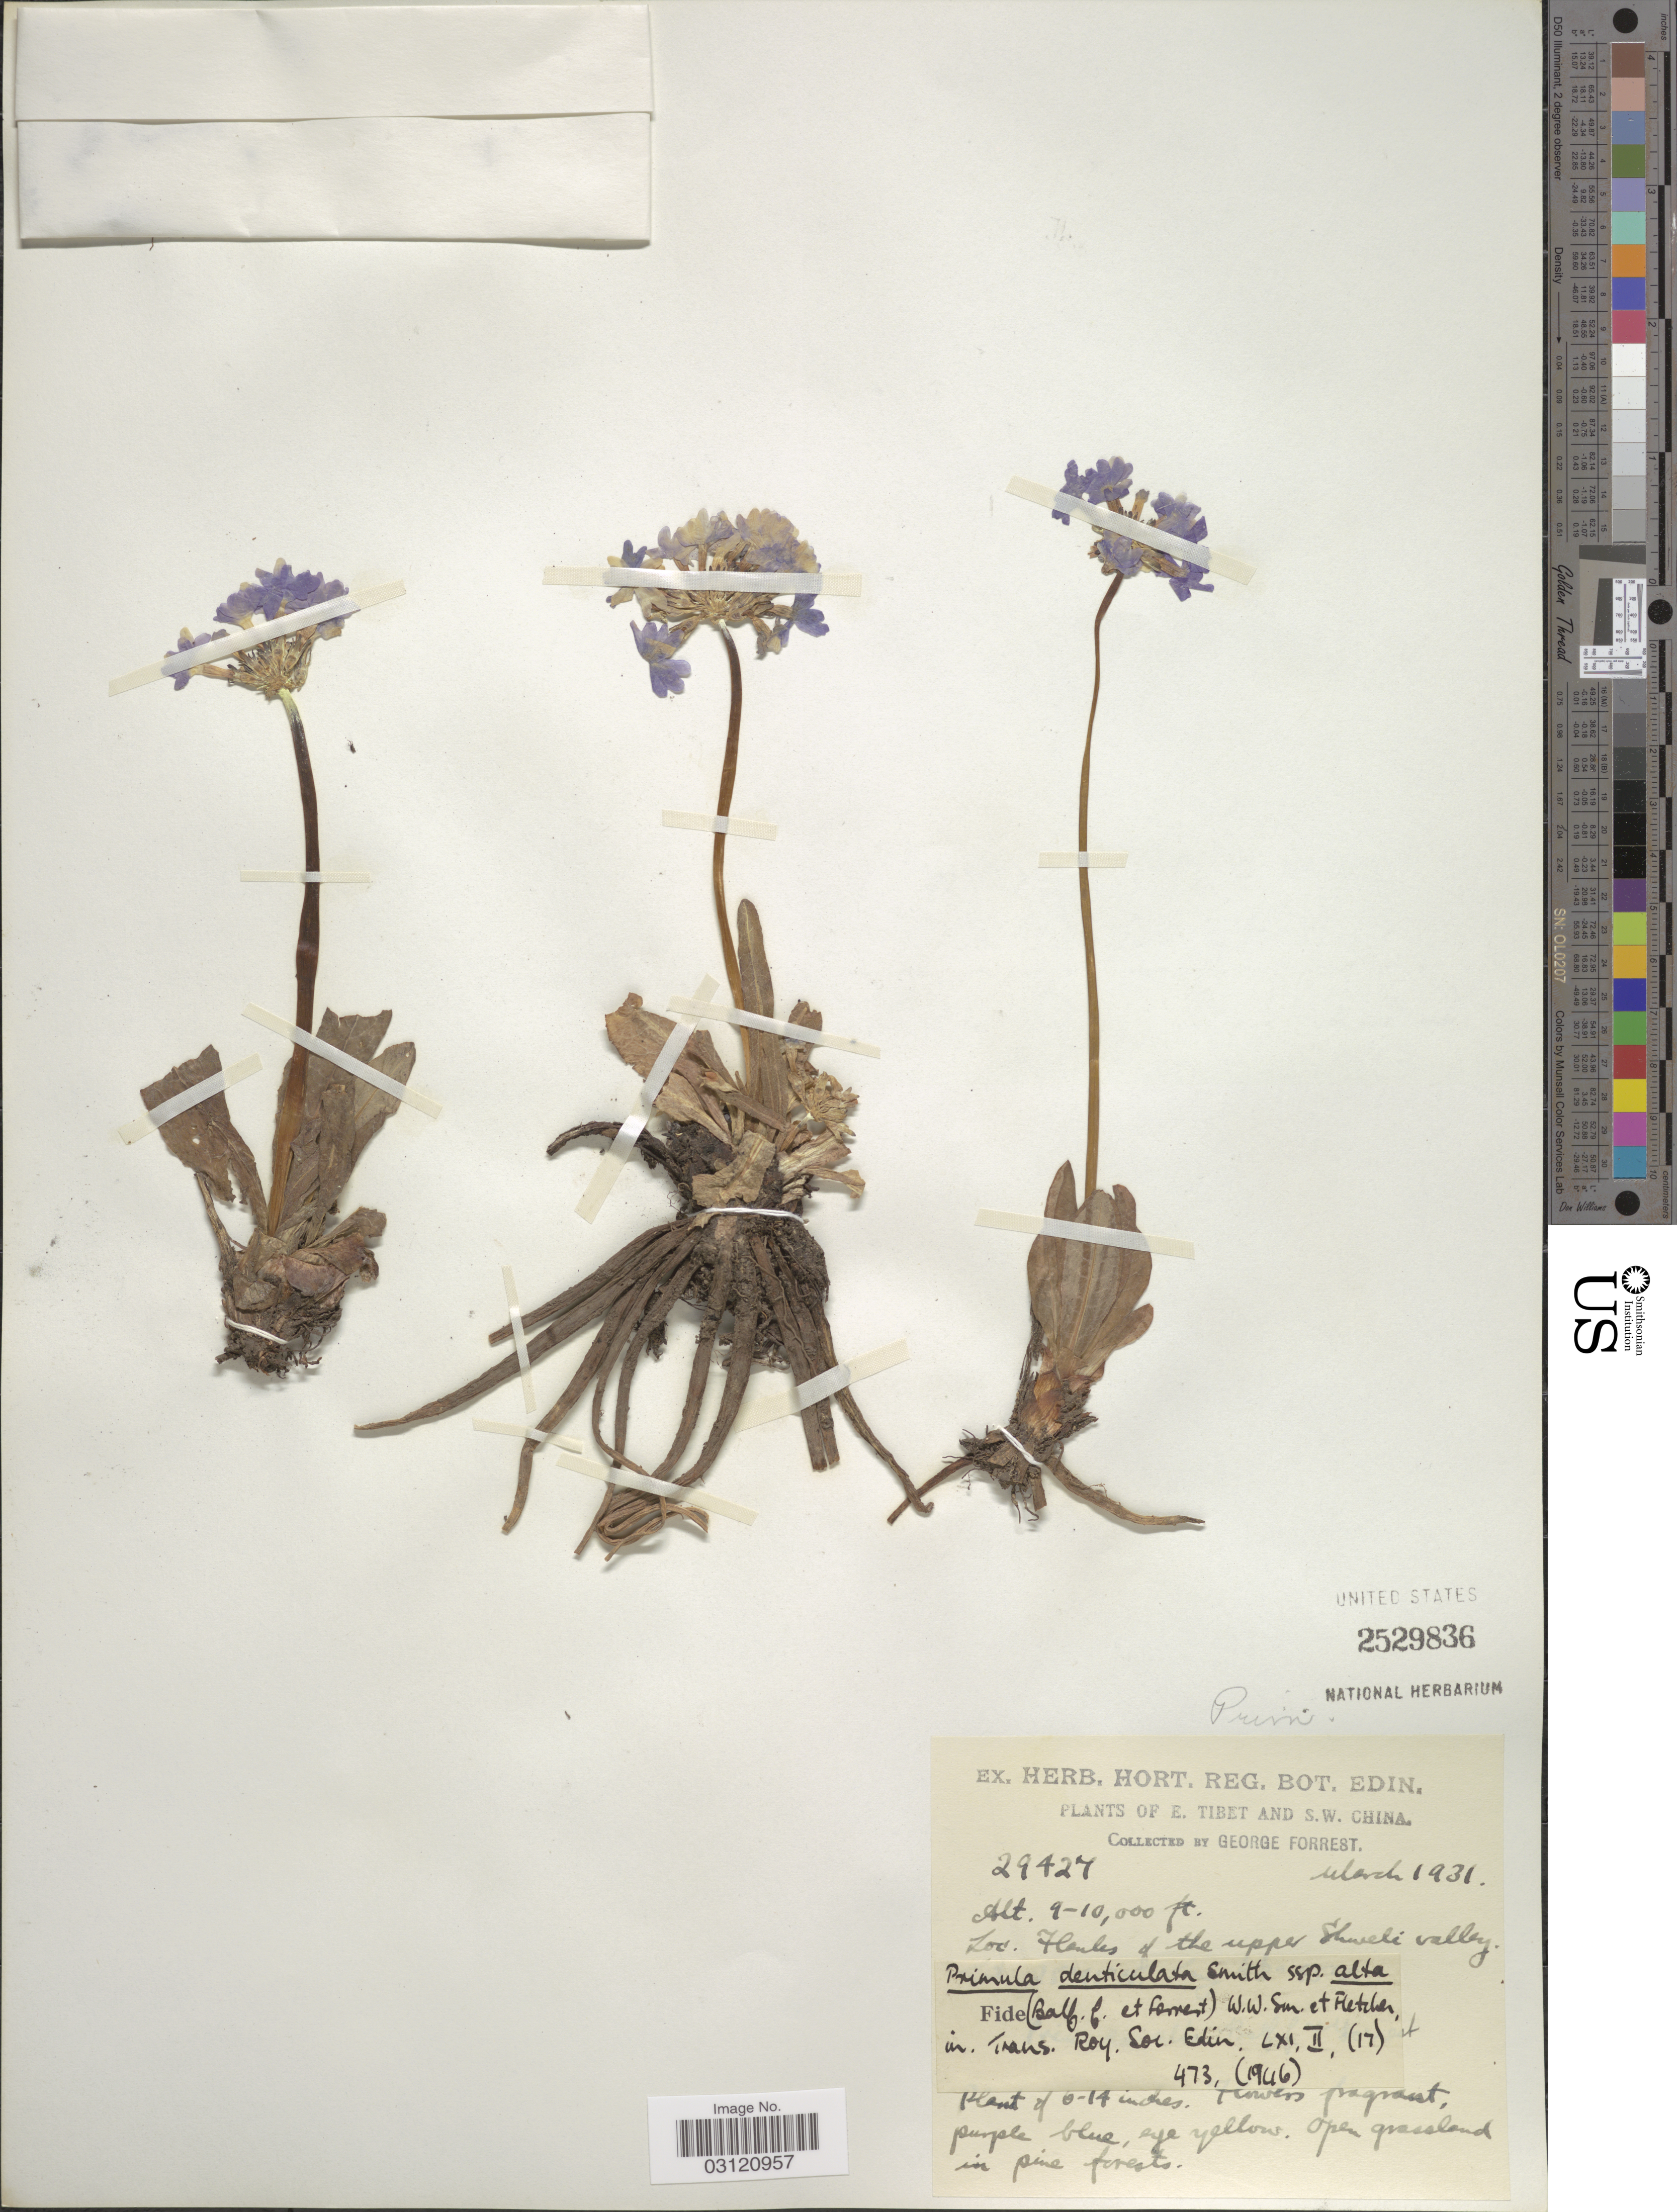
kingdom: Plantae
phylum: Tracheophyta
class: Magnoliopsida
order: Ericales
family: Primulaceae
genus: Primula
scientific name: Primula denticulata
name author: Sm.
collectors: G. Forrest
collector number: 29427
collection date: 1931-03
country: China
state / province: Xizang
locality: E. Tibet and S.W. China. Fanks[interpreted] of the upper Shweli valley. [illegible text]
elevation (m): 2743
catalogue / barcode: US 2529836